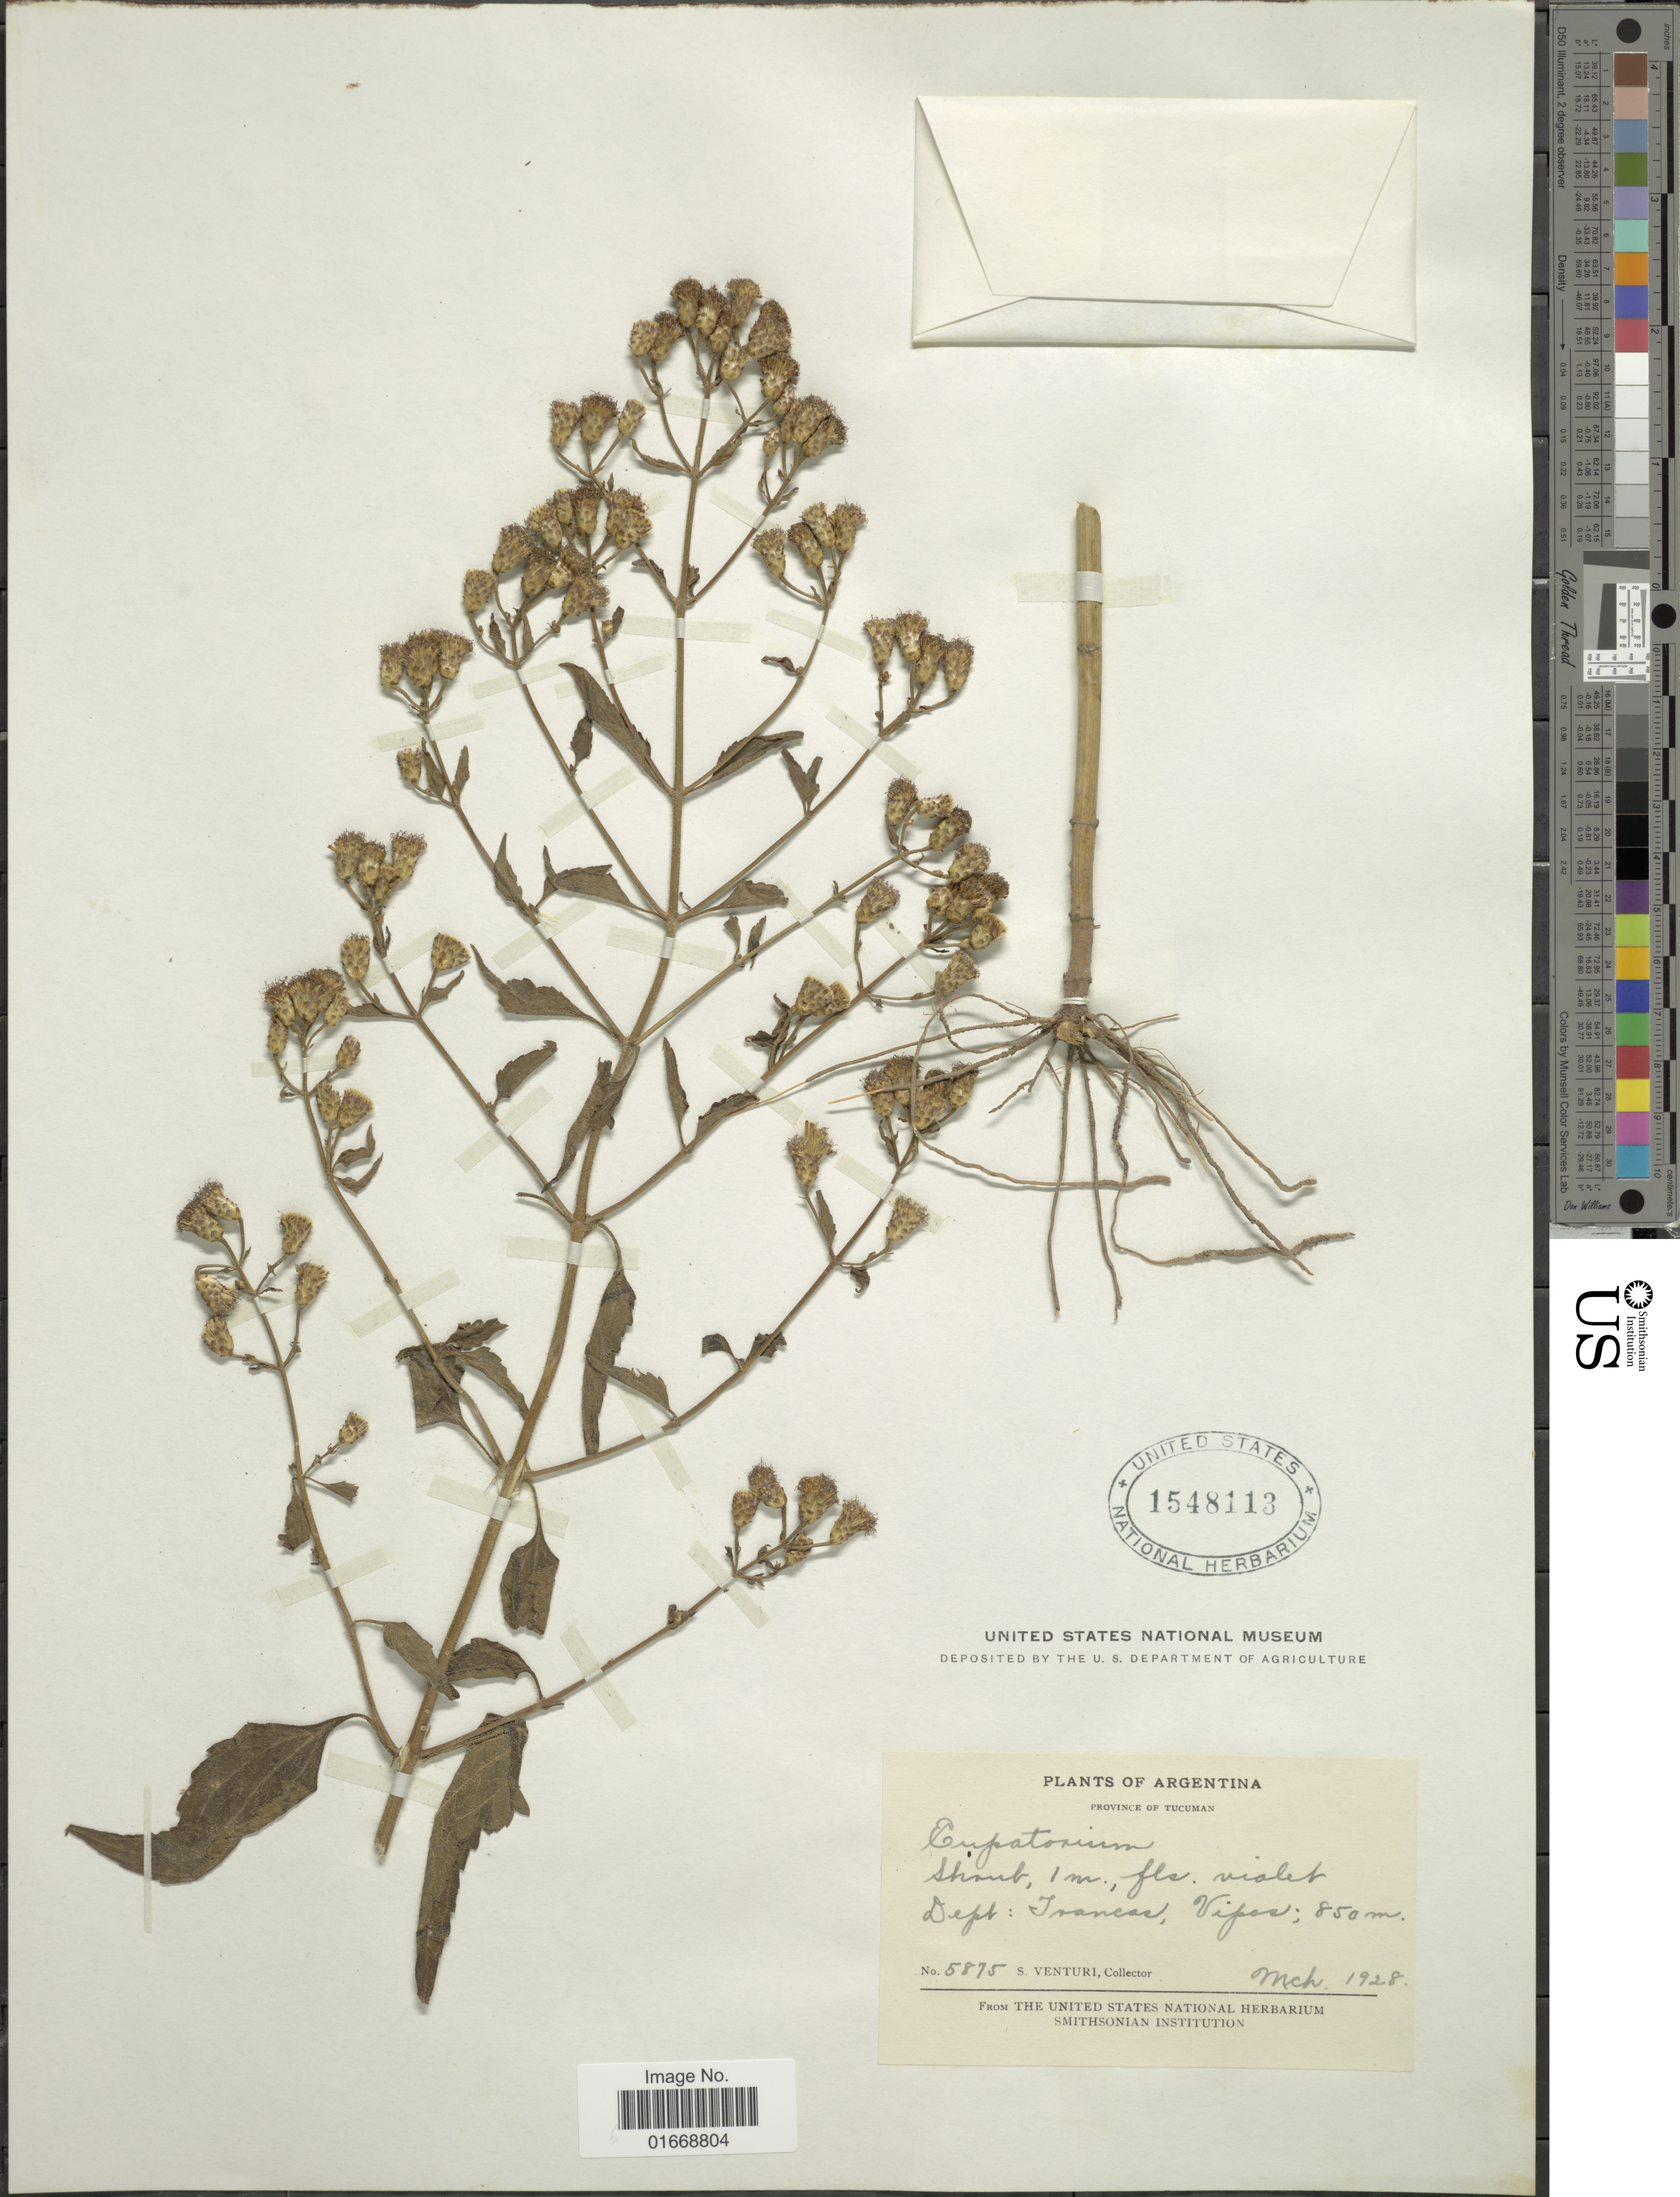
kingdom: Plantae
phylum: Tracheophyta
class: Magnoliopsida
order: Asterales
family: Asteraceae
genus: Chromolaena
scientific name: Chromolaena squarroso-ramosa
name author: (Hieron.) R.M. King & H. Rob.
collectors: S. Venturi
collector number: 5875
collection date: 1928-03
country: Argentina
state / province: Tucuman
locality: Dept. Trancas, Vipos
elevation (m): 850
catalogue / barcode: US 1548113